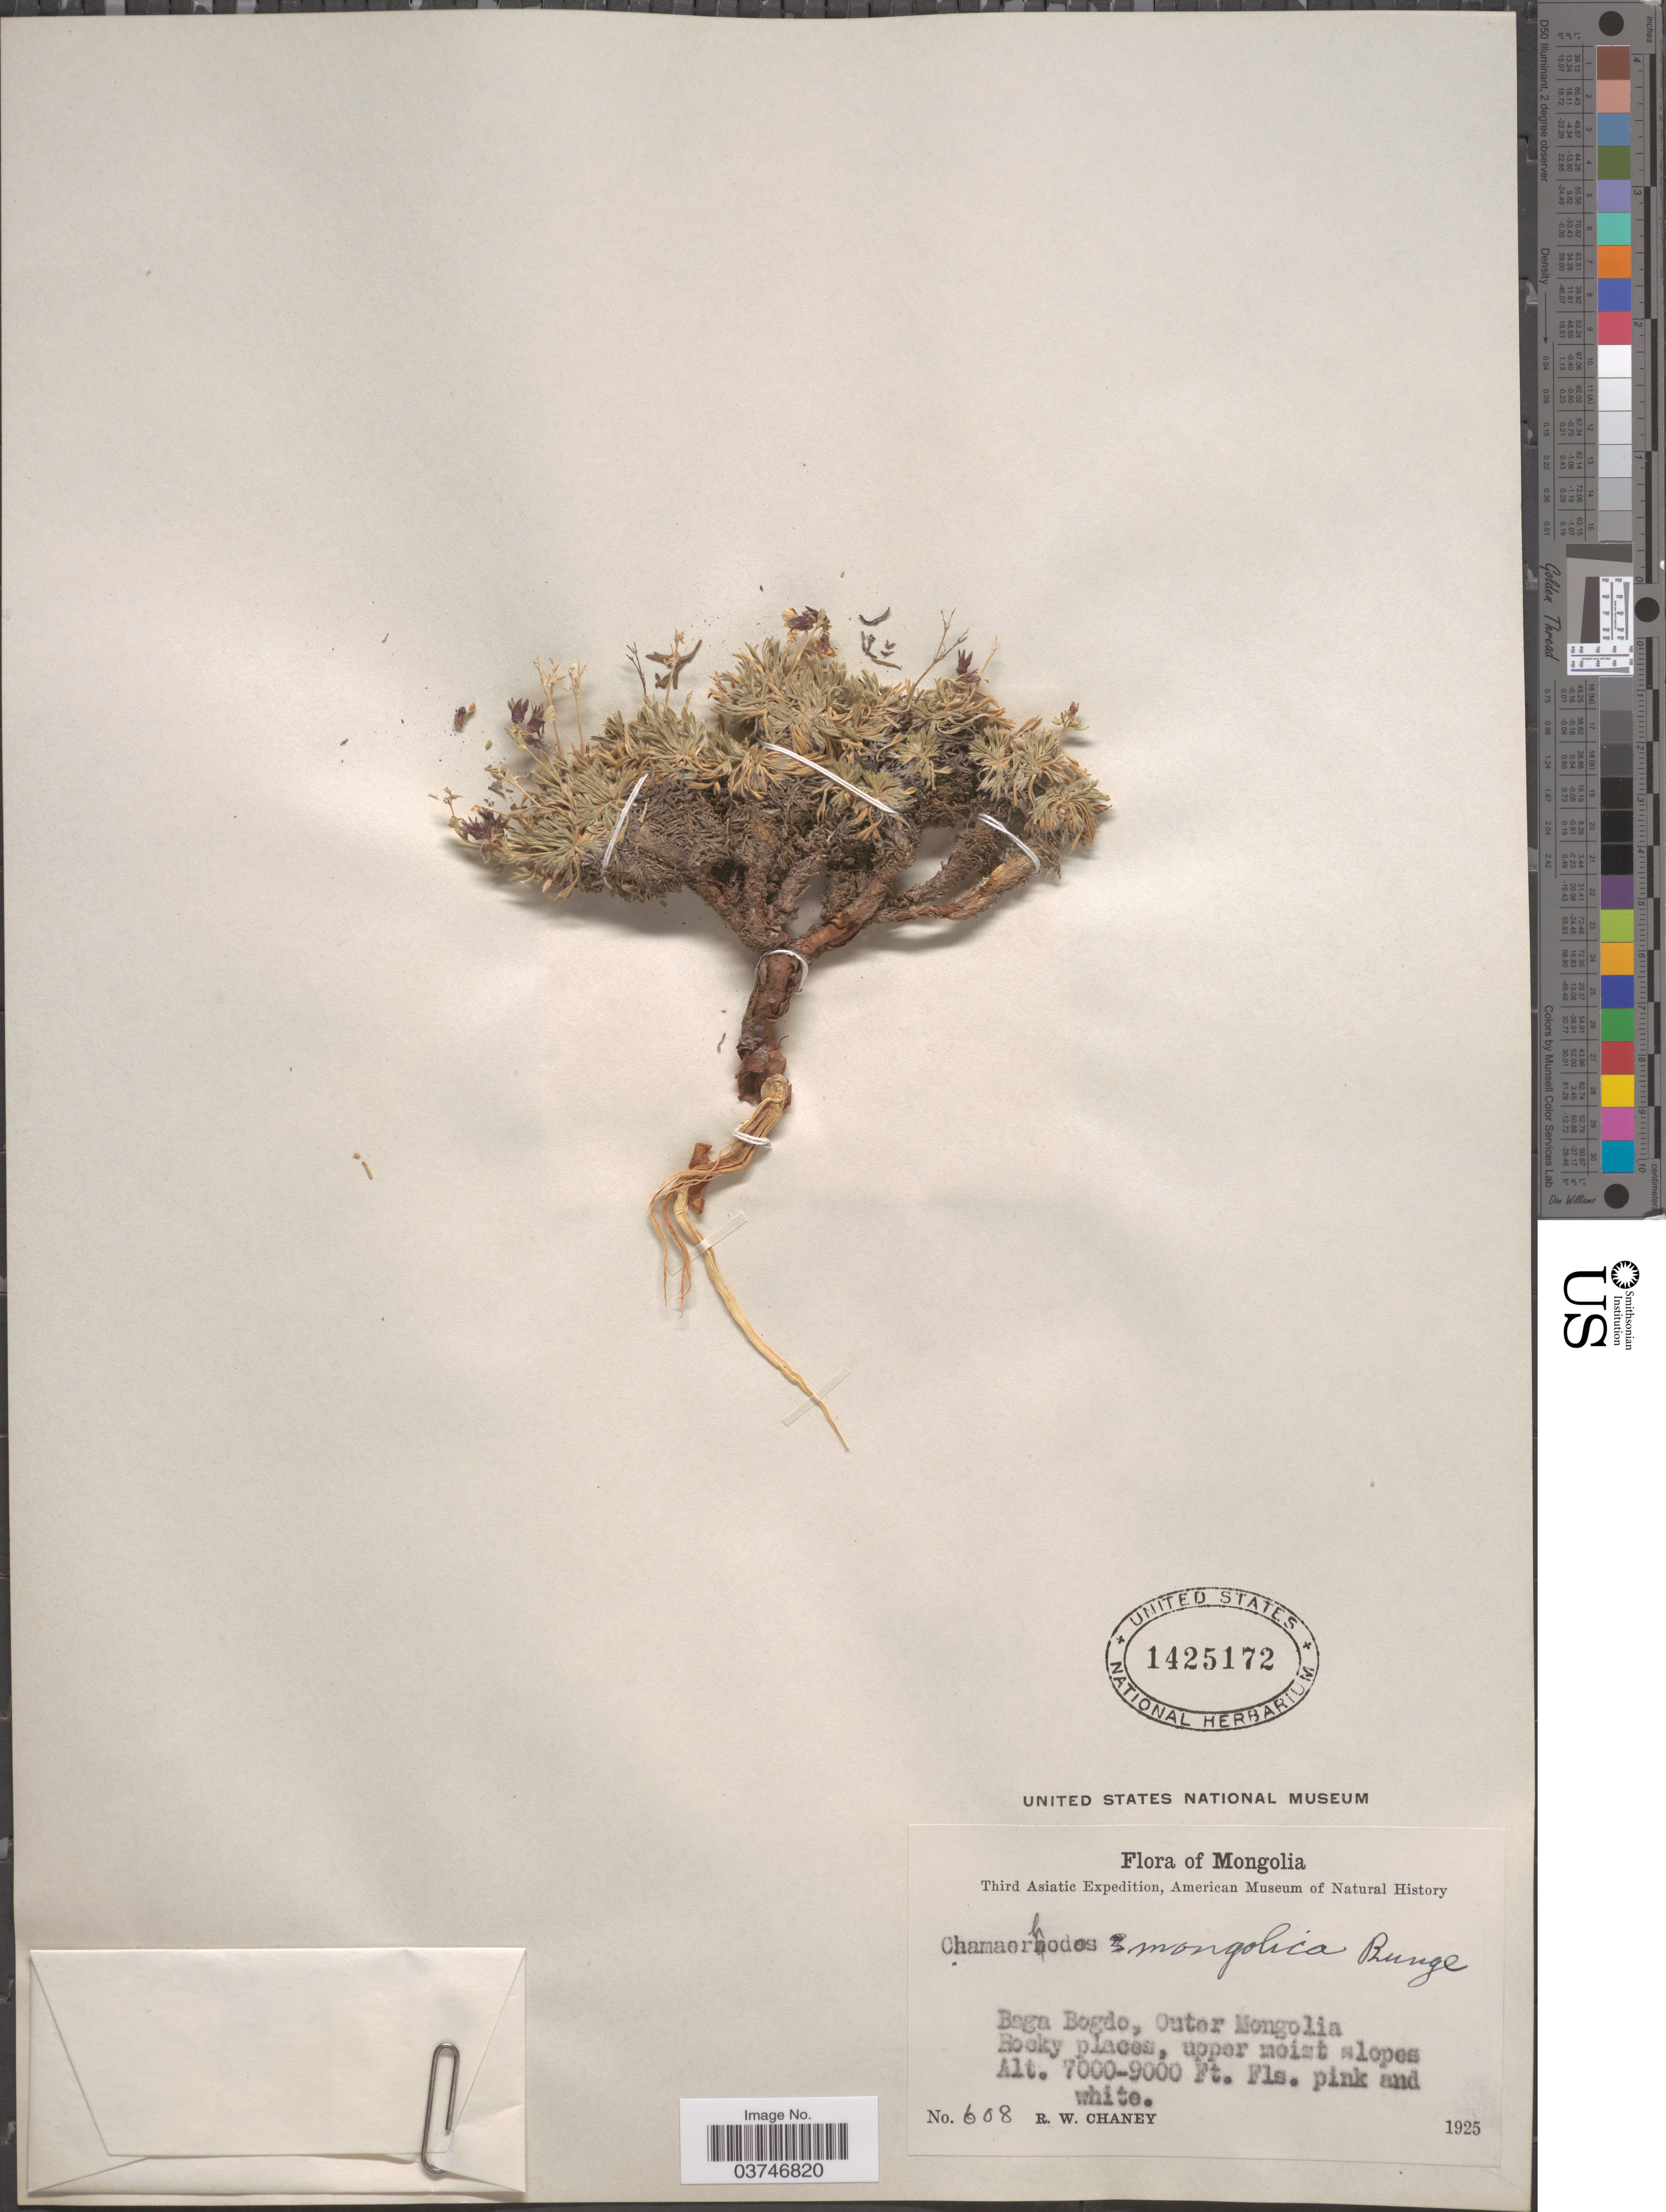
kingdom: Plantae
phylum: Tracheophyta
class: Magnoliopsida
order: Rosales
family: Rosaceae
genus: Chamaerhodos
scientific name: Chamaerhodos mongolica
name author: Murav.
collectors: R. Chaney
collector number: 608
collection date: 1925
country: Mongolia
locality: Baga Bogdo, Outer Mongolia.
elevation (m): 2134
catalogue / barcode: US 1425172